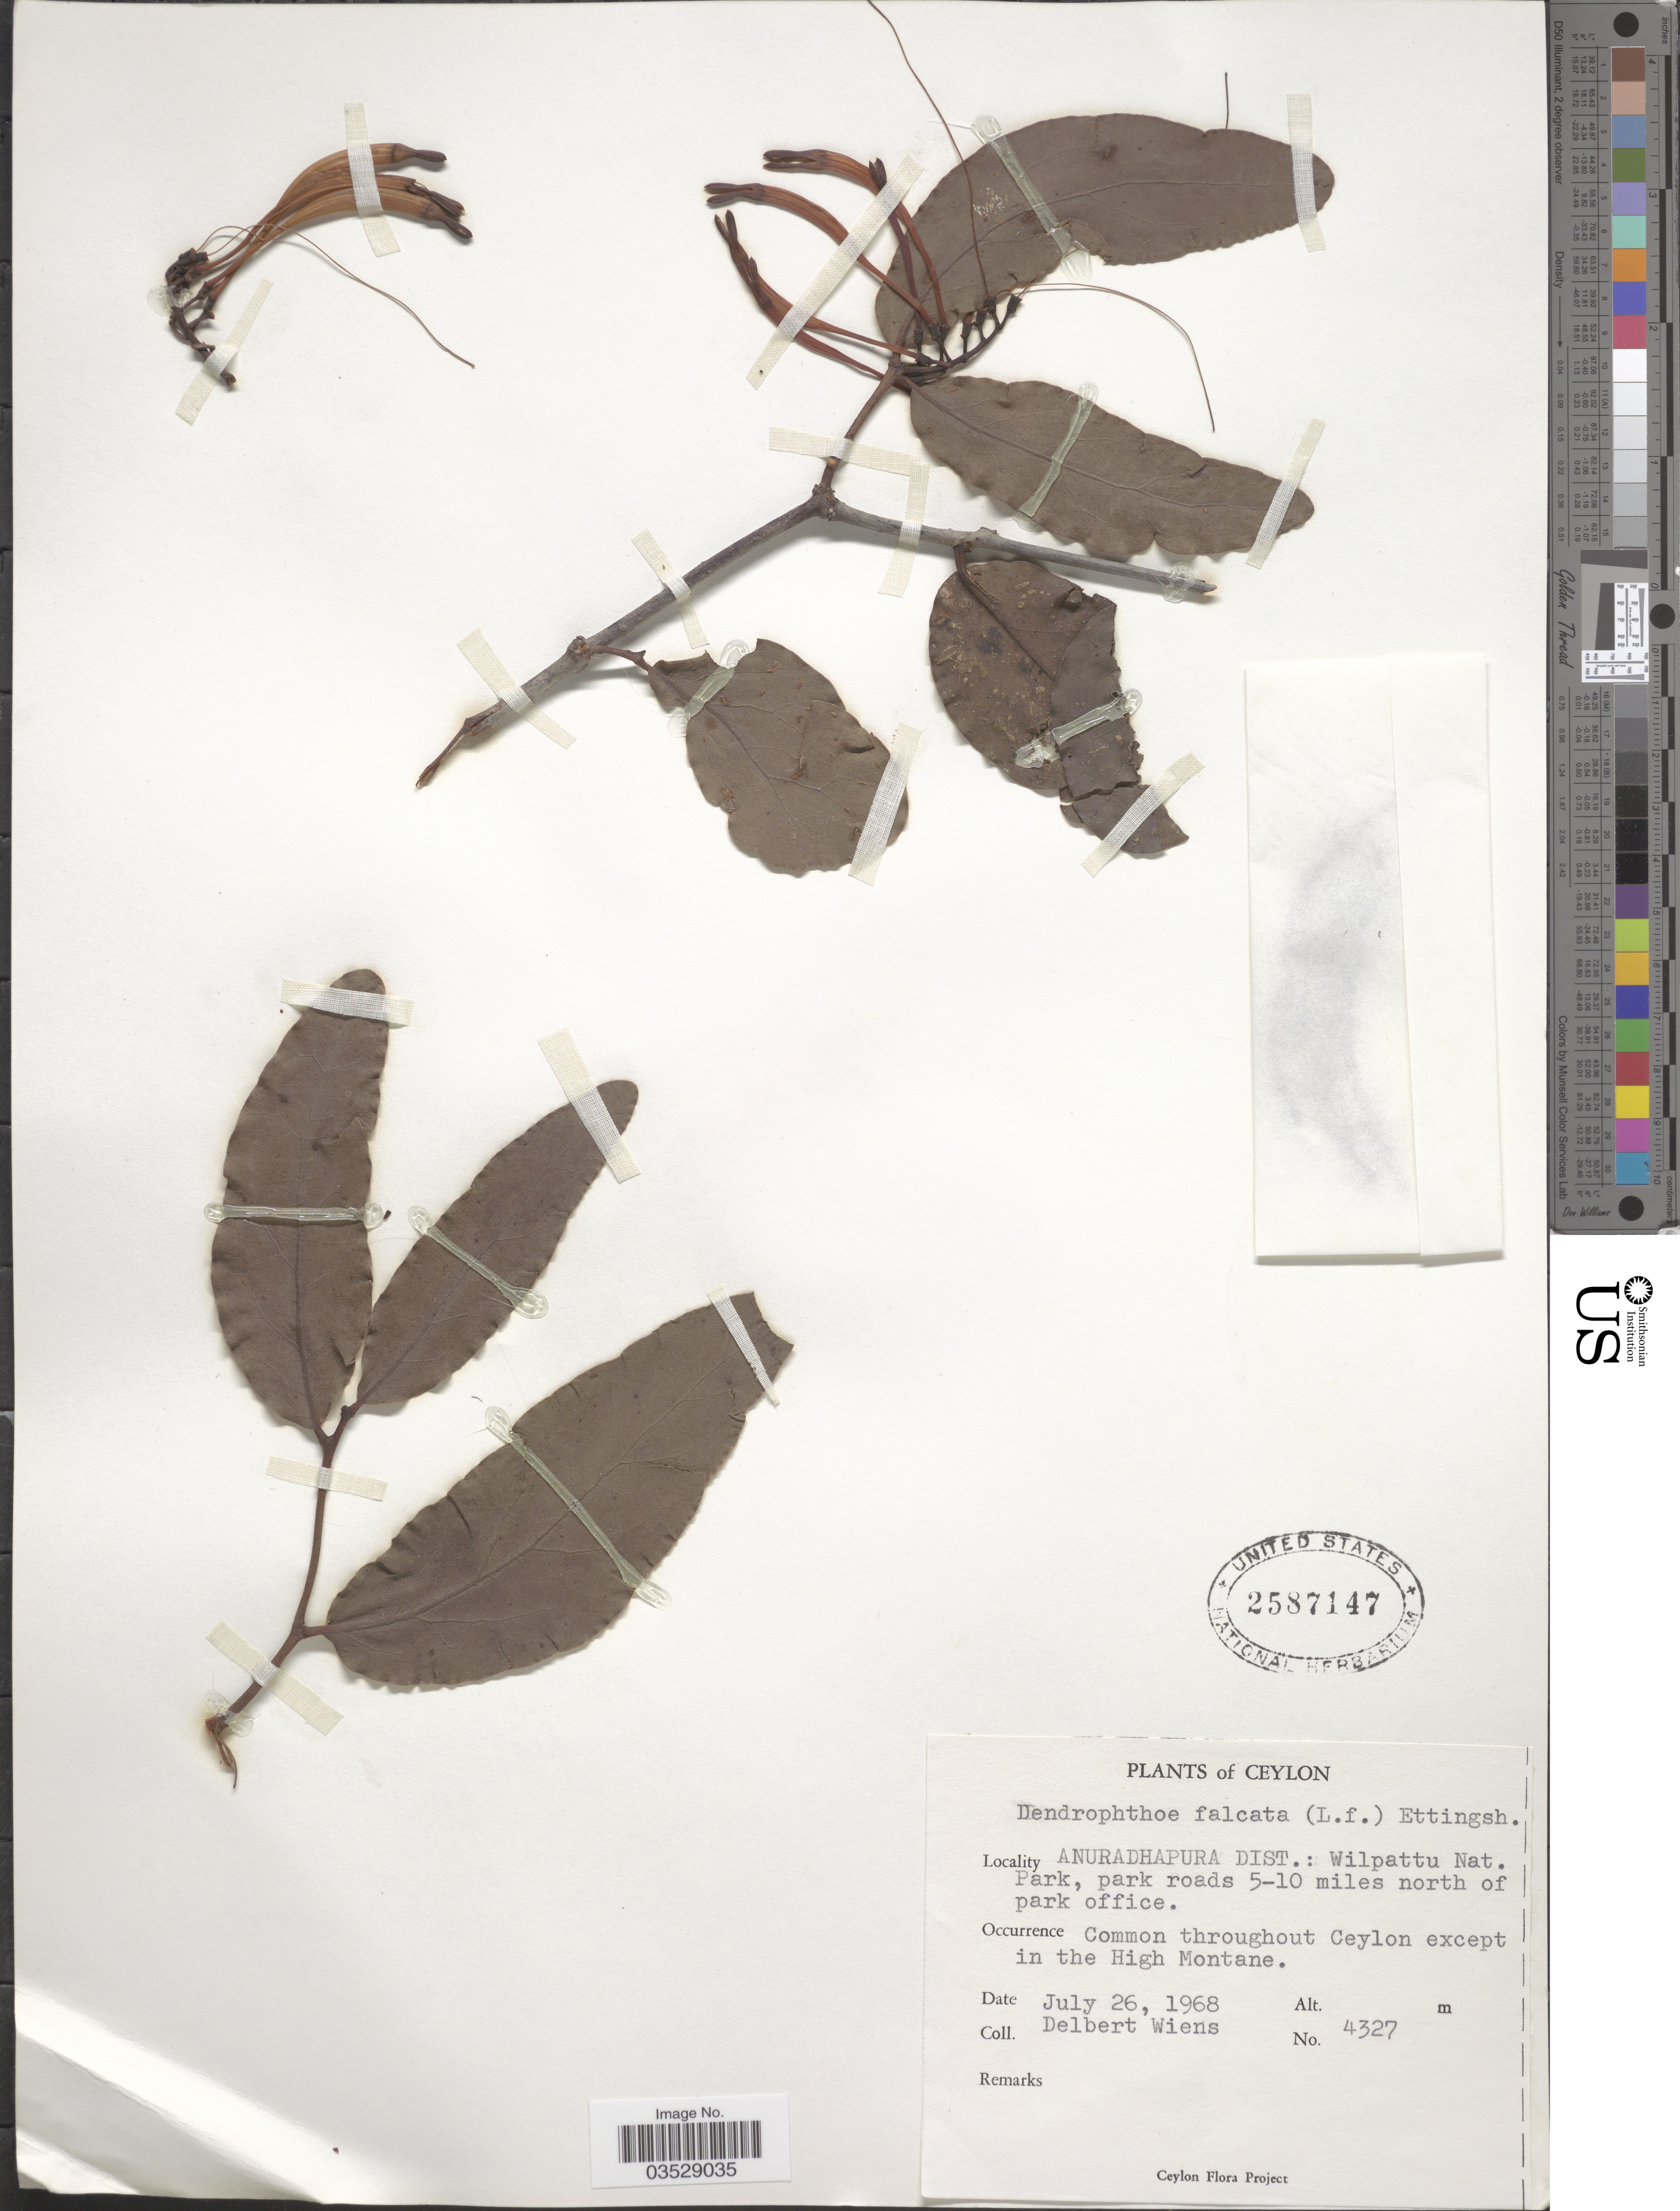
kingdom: Plantae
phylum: Tracheophyta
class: Magnoliopsida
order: Santalales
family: Loranthaceae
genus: Dendrophthoe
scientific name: Dendrophthoe falcata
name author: (L. f.) Ettingsh.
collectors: D. Wiens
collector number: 4327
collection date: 1968-07-26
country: Sri Lanka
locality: Ceylon. Anuradhapura Dist.: Wilpattu Nat. Park, park roads 5-10 miles north of park office. Common throughout Ceylon except in the High Montane.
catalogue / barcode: US 2587147